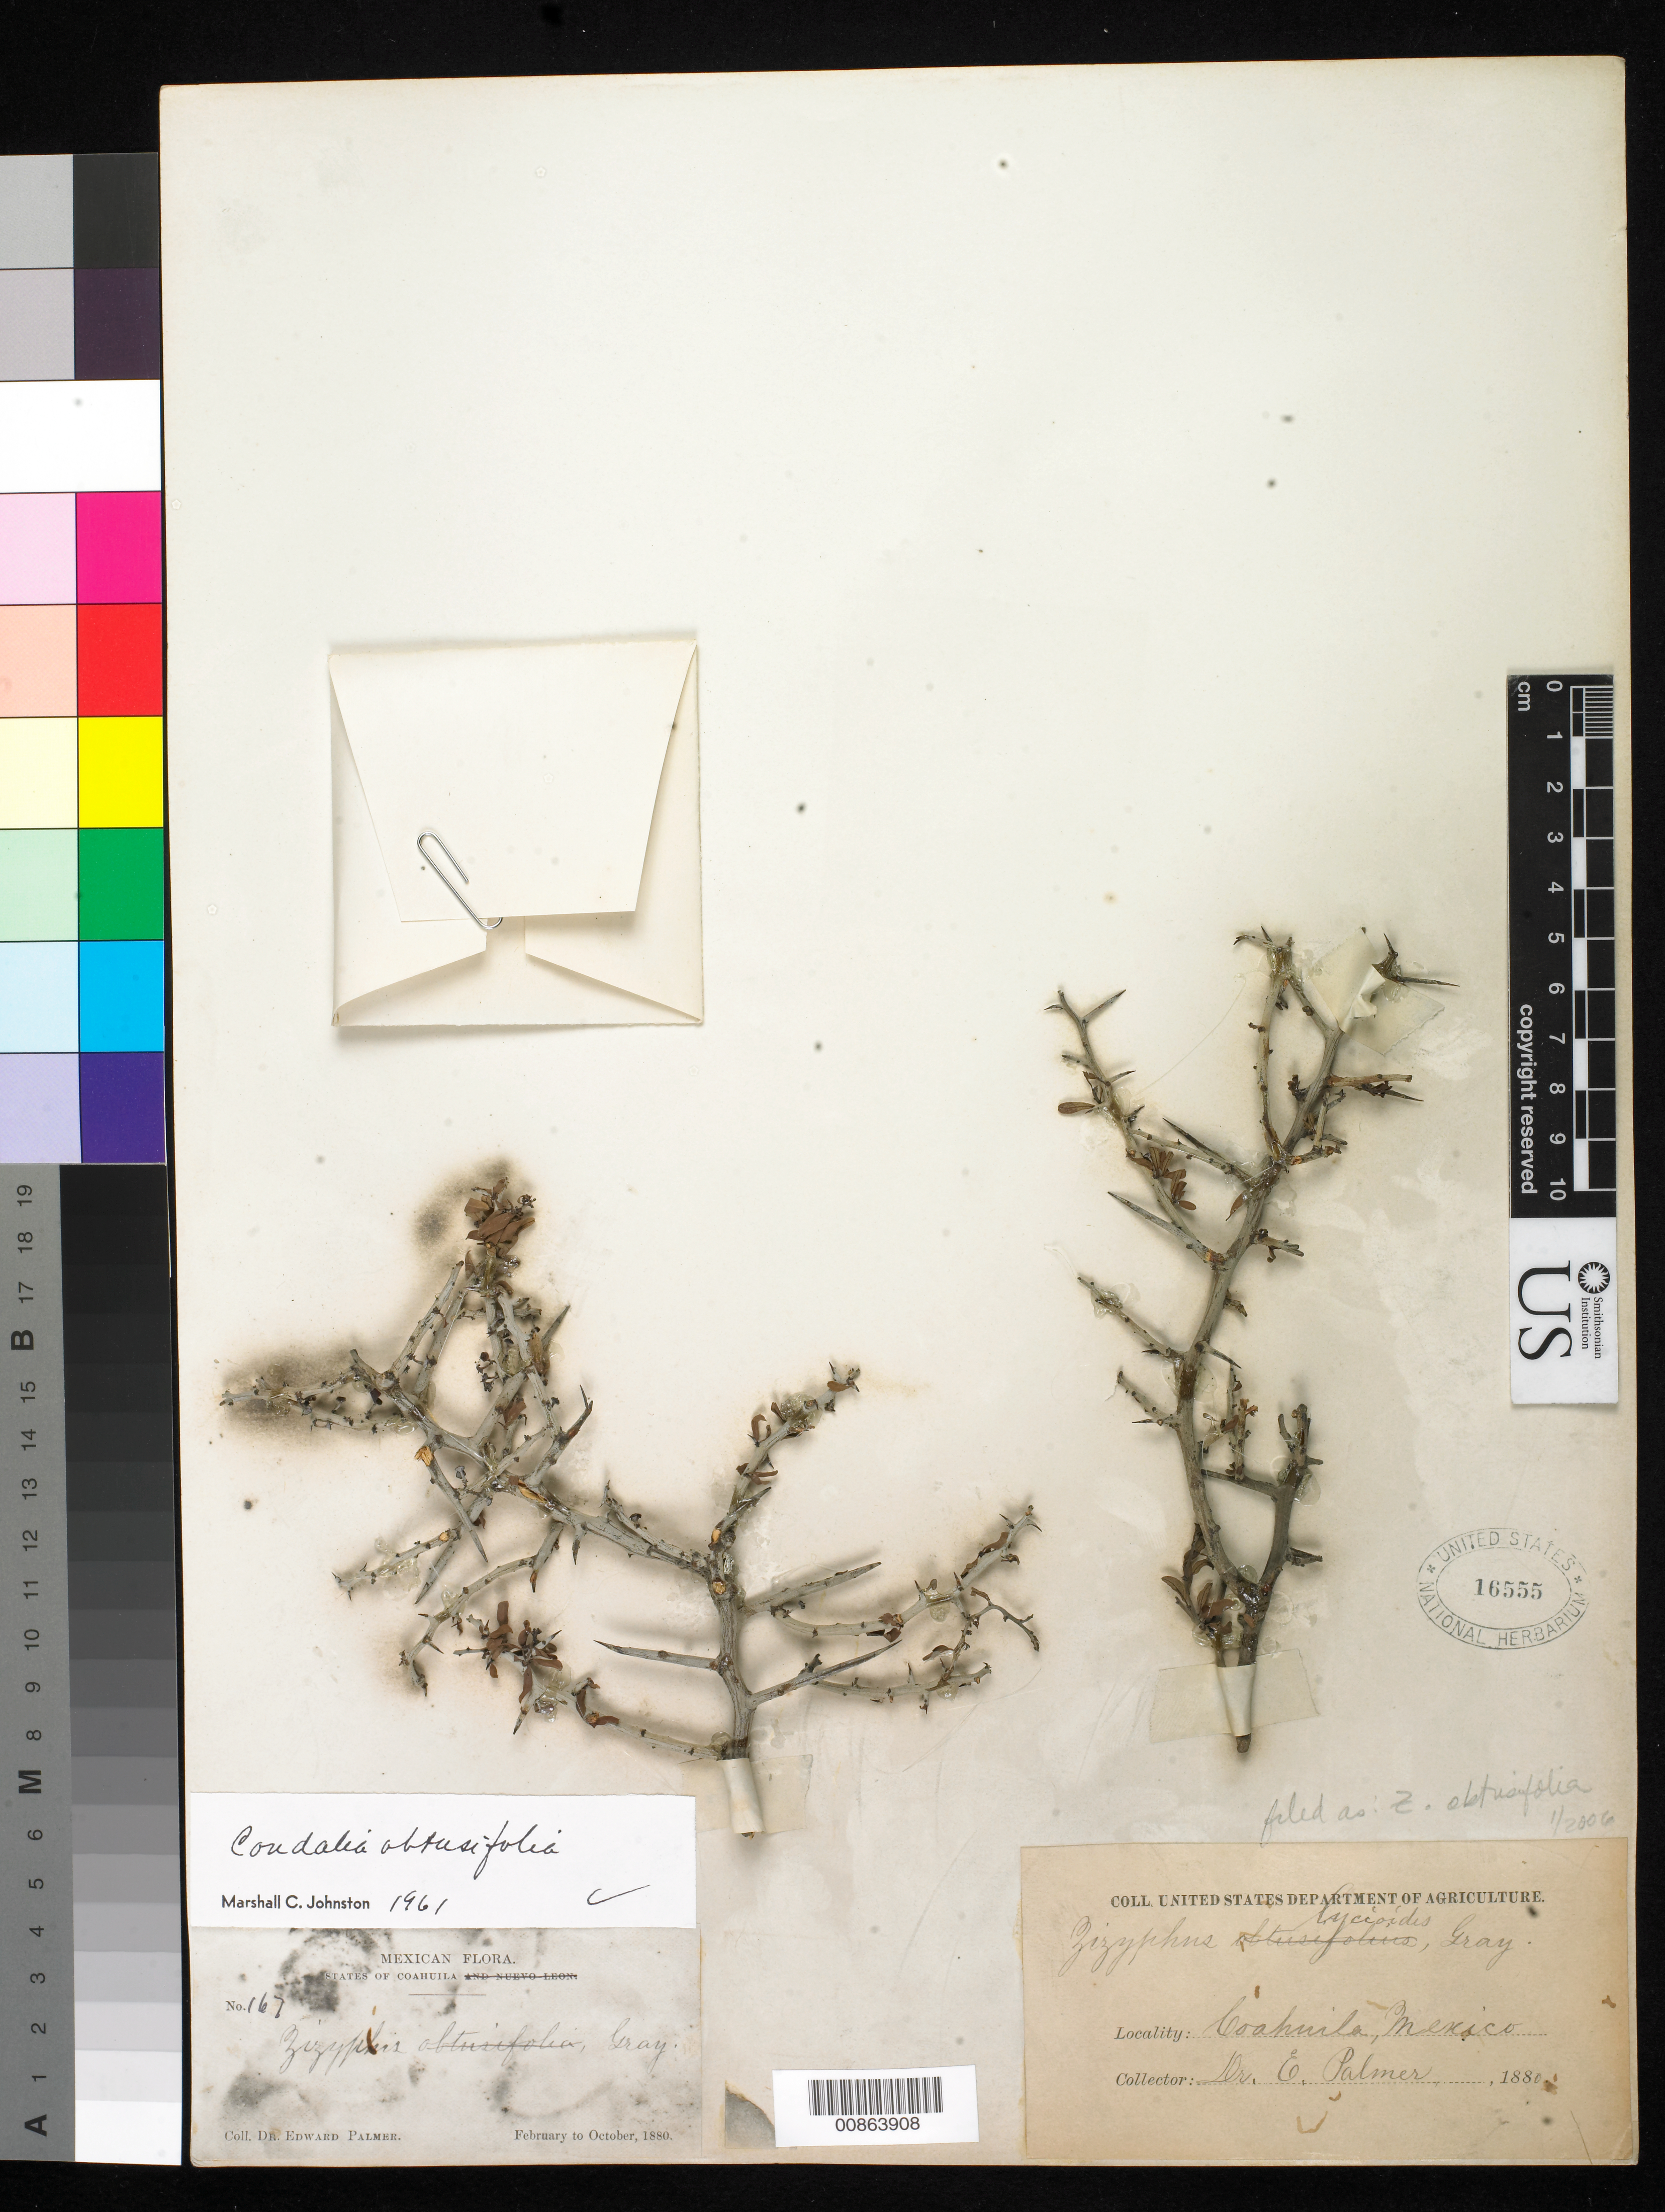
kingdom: Plantae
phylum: Tracheophyta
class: Magnoliopsida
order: Rosales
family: Rhamnaceae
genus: Sarcomphalus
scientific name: Sarcomphalus obtusifolius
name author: (Hook. ex Torr. & A. Gray) Hauenschild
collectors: E. Palmer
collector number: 167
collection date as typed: Feb 1880 to -- Oct 1880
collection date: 1880-02/1880-10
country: Mexico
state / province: Coahuila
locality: Coahuila.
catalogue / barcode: US 16555